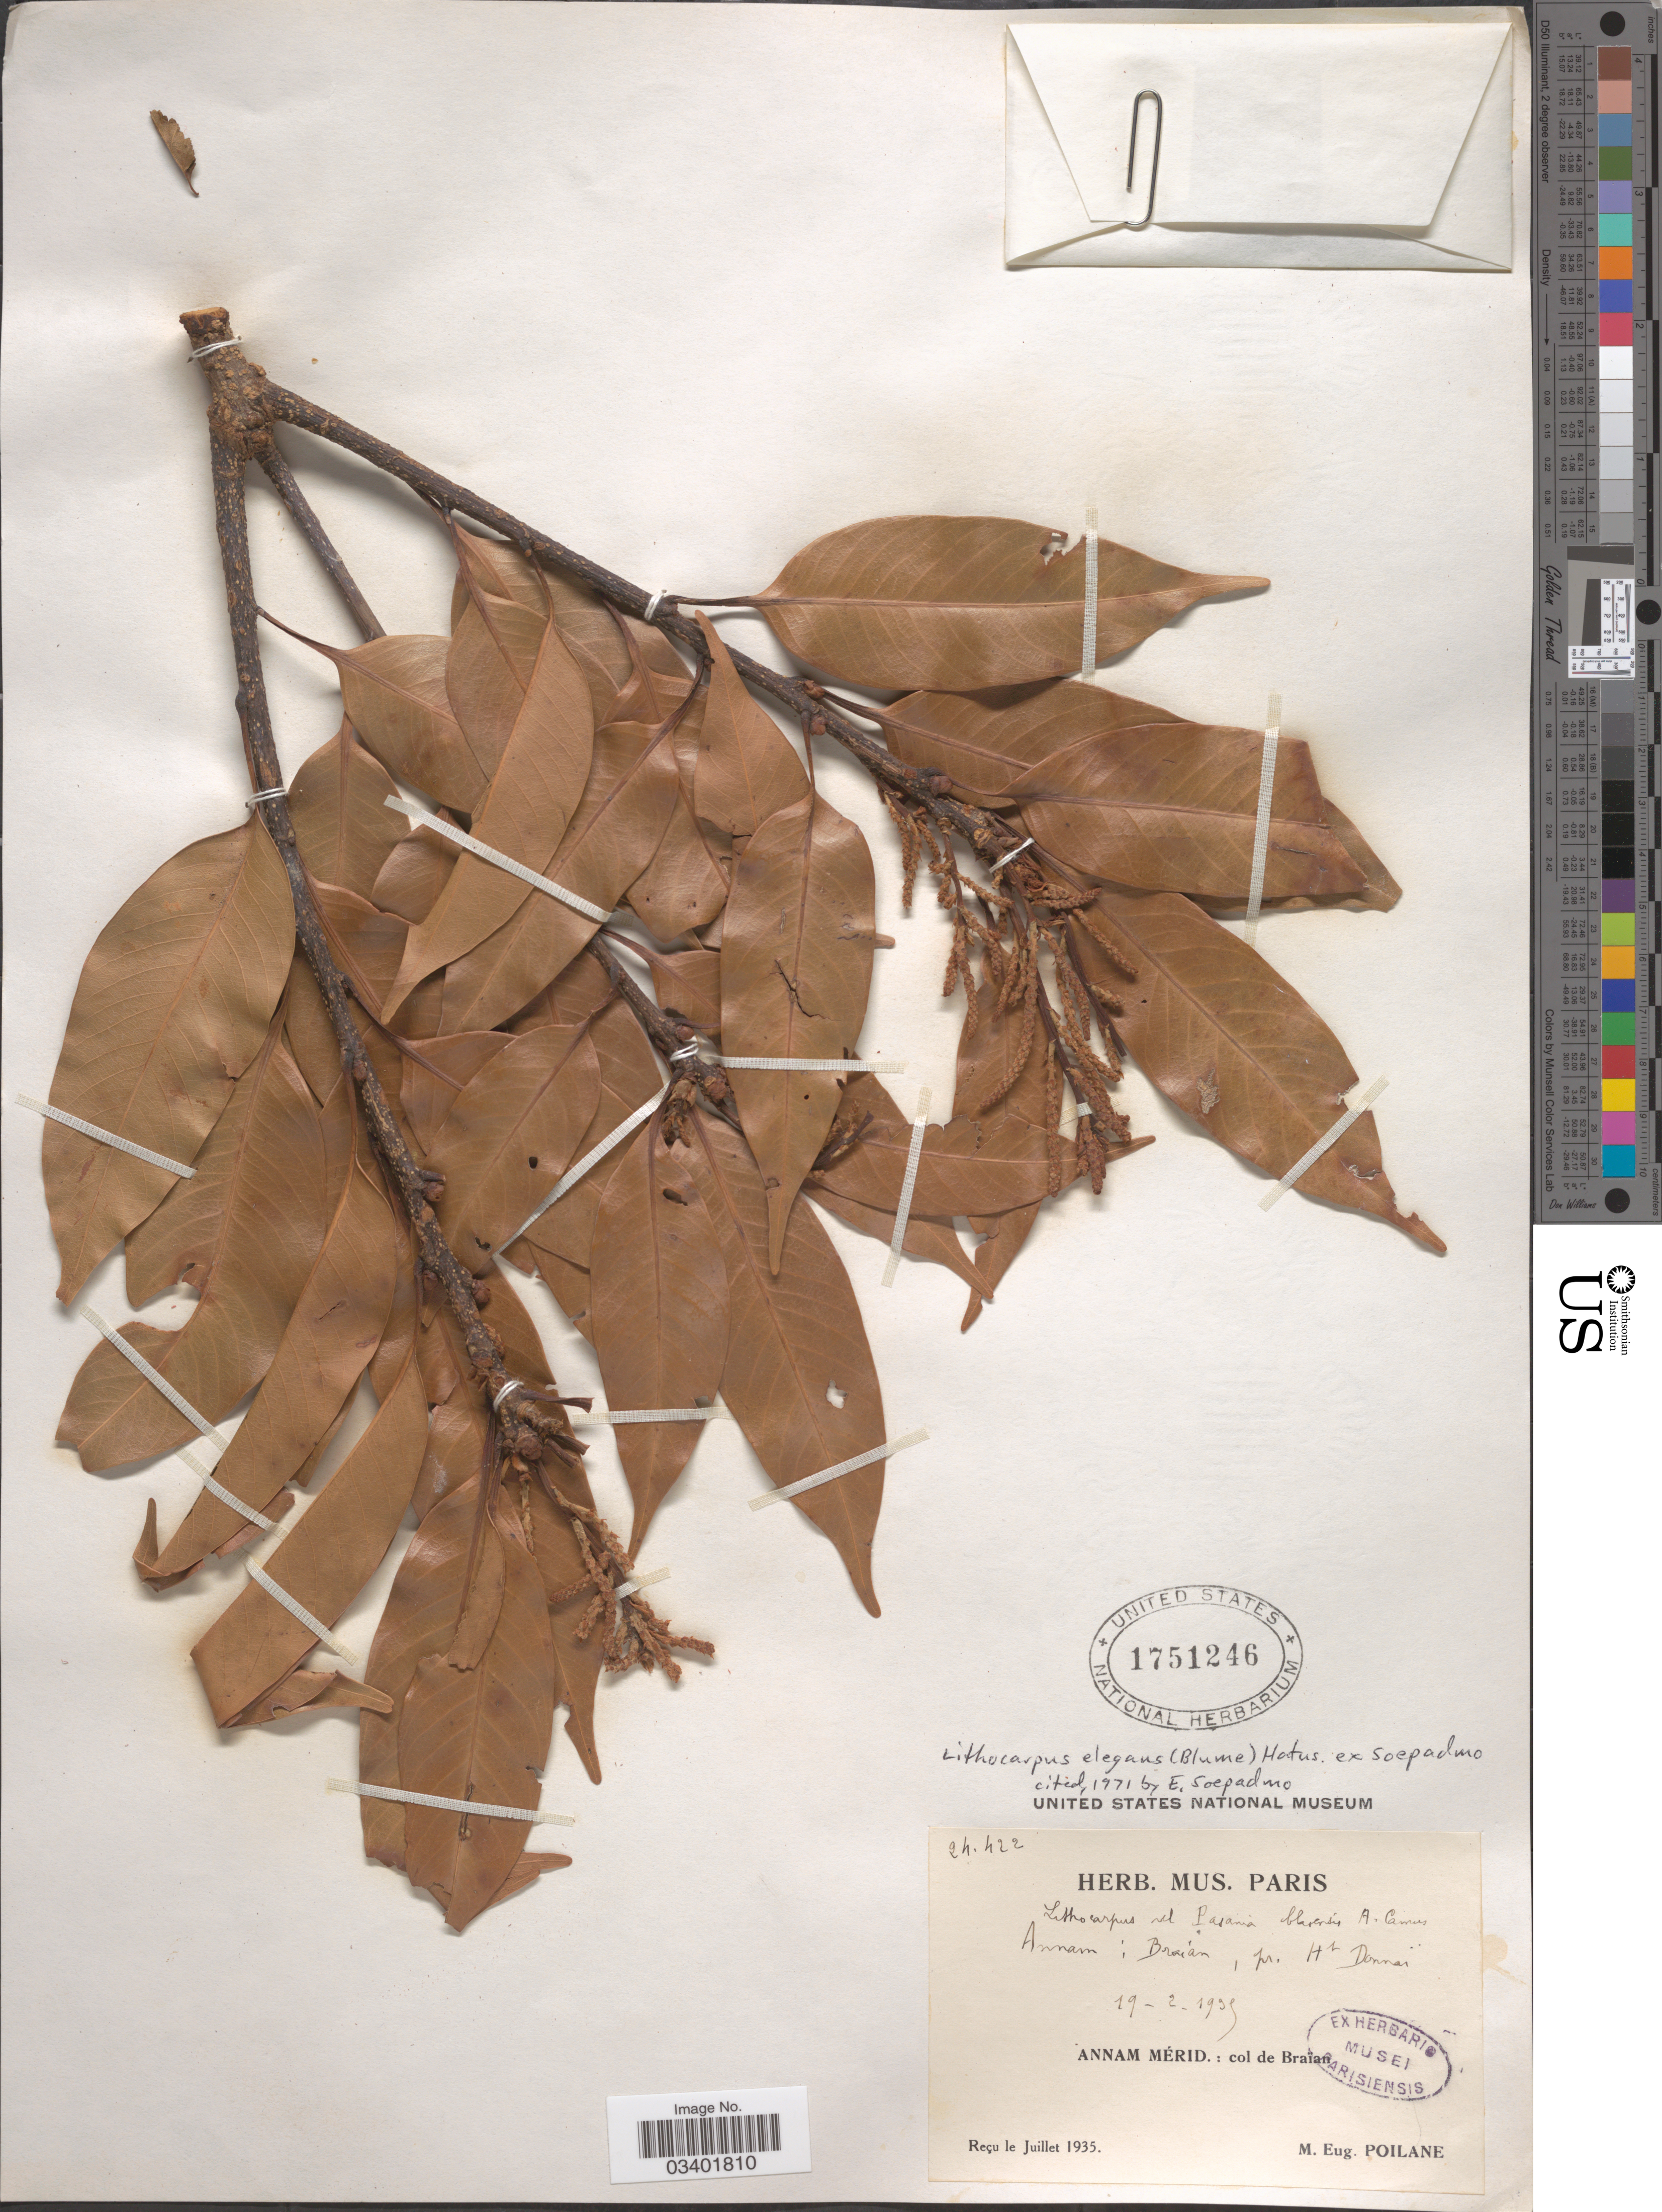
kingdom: Plantae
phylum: Tracheophyta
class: Magnoliopsida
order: Fagales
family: Fagaceae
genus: Lithocarpus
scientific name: Lithocarpus elegans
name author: (Blume) Hatus. ex Soepadmo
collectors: M. Poilane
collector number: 24422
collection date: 1935-02-19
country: Vietnam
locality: Annam: Braian, pr. Ht Donnaï, Annam Mérid.: col de Braïan.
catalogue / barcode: US 1751246